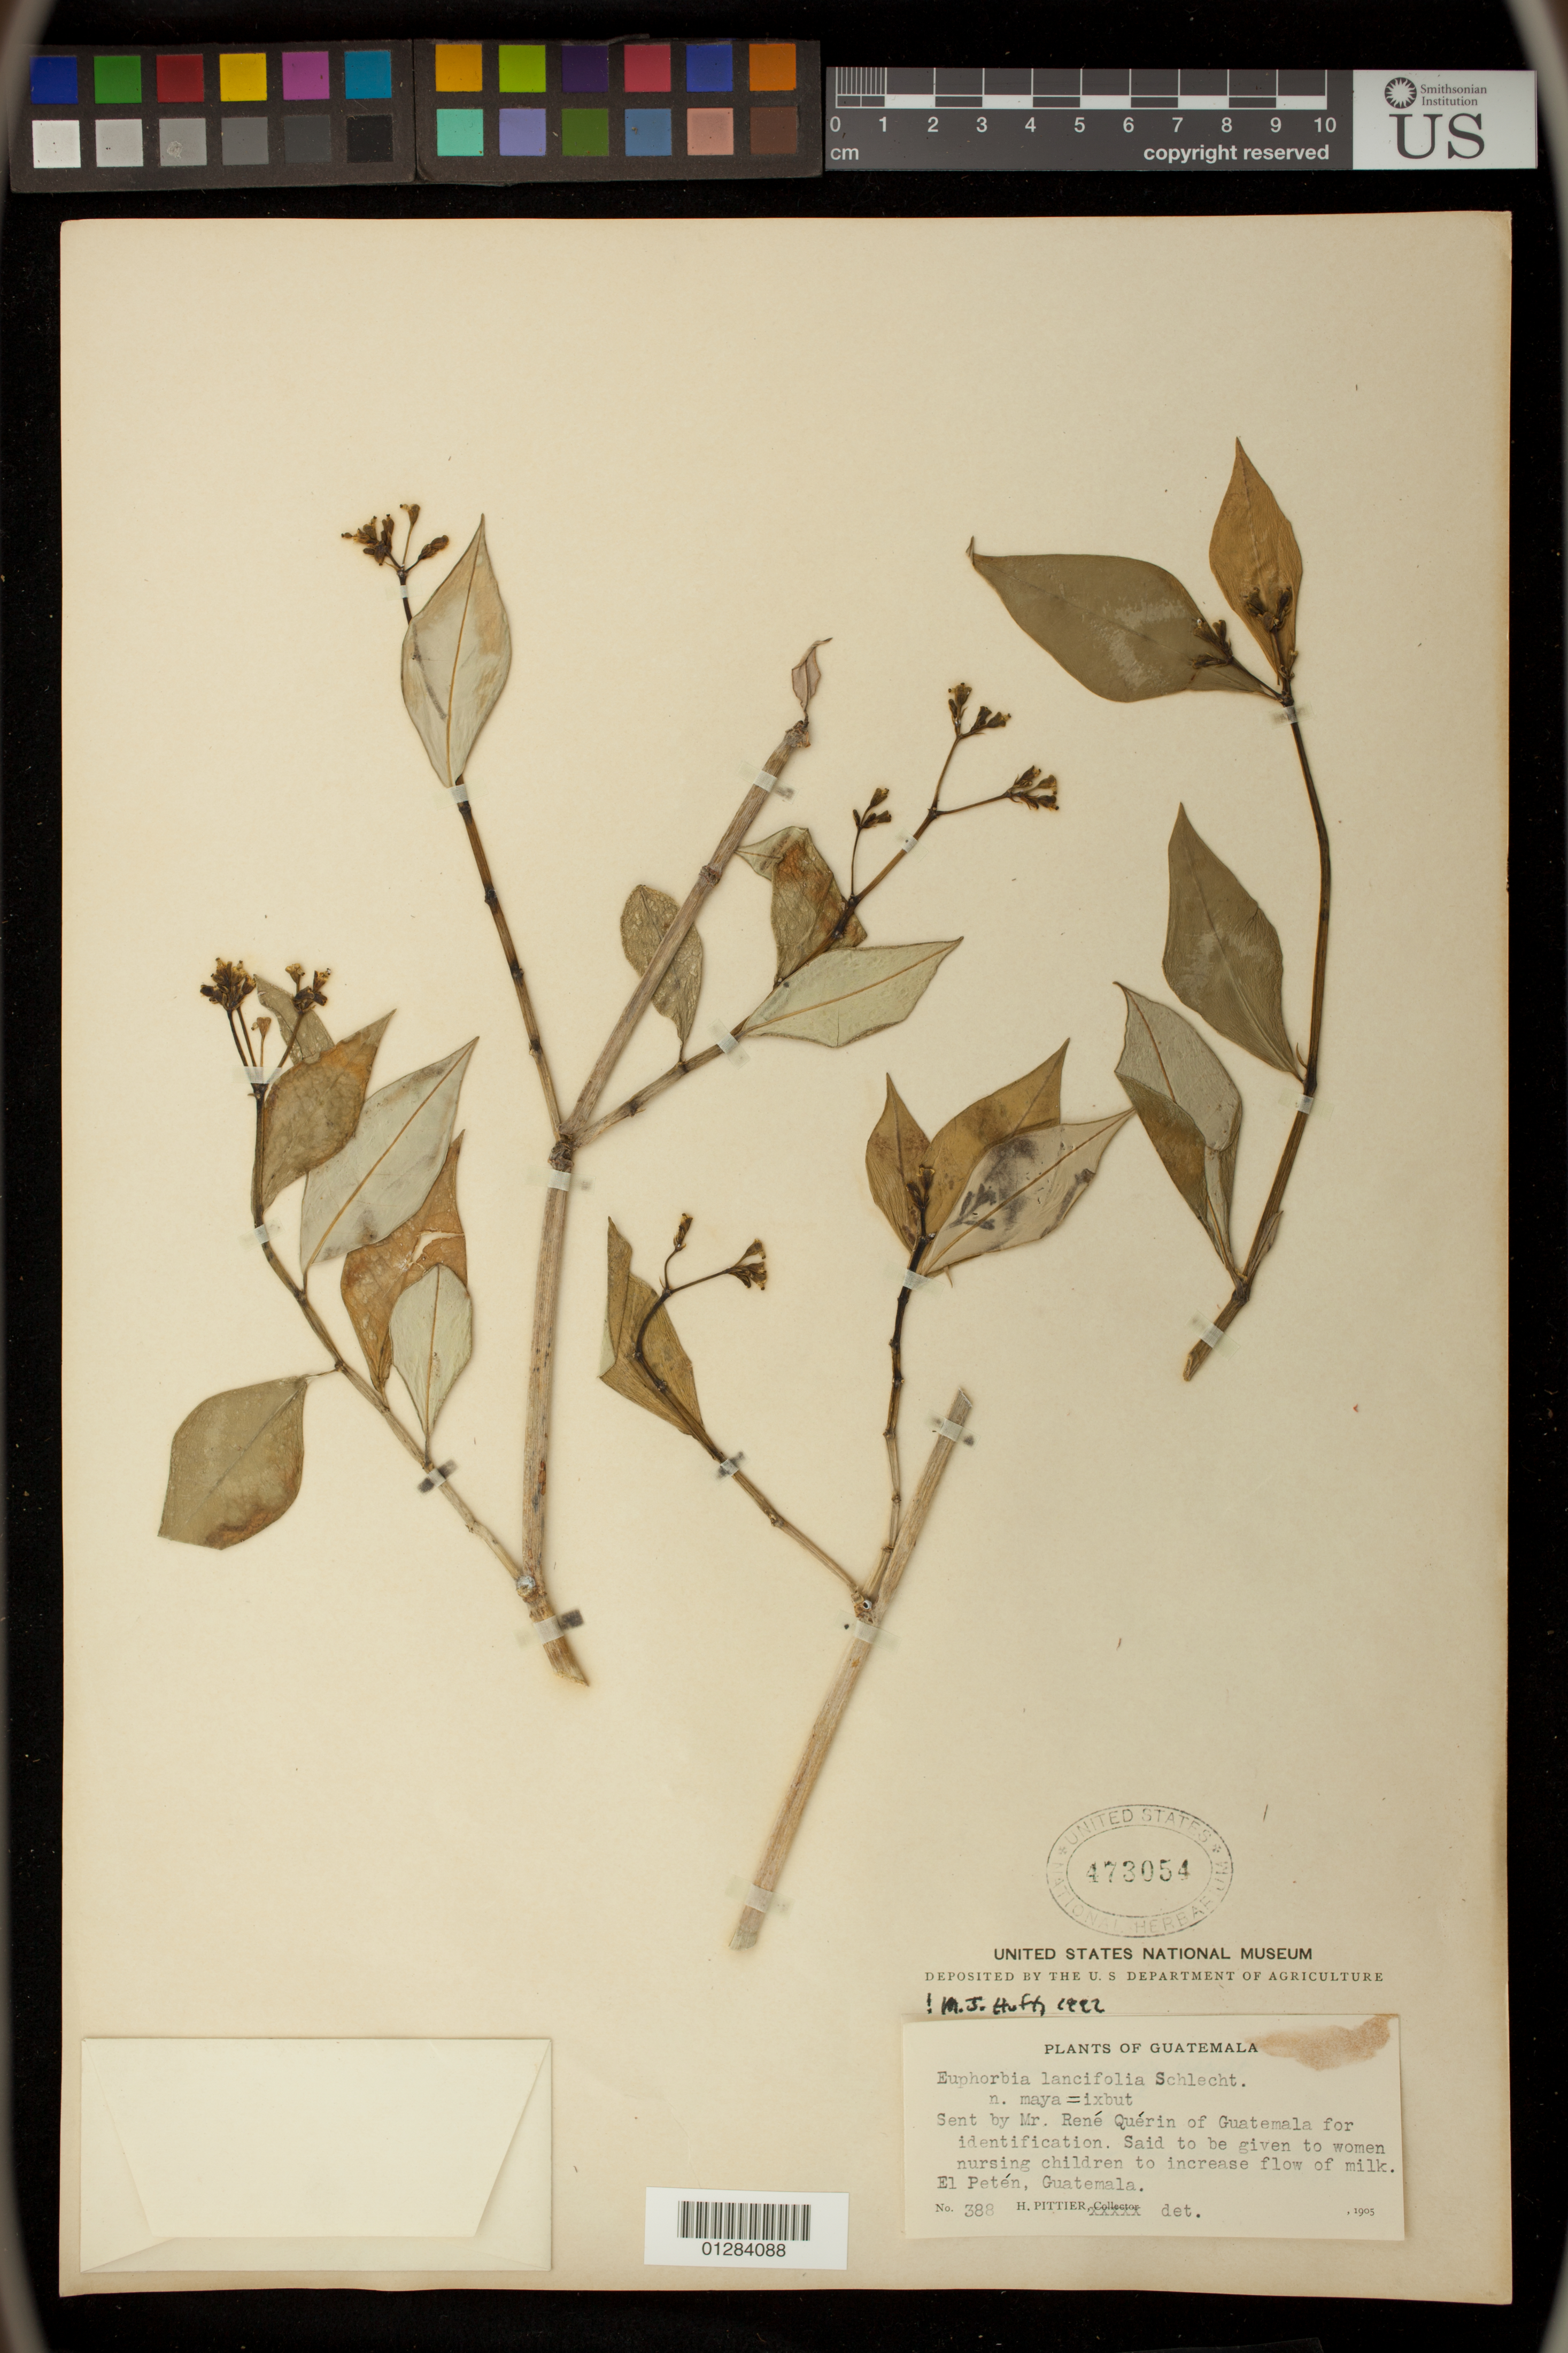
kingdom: Plantae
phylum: Tracheophyta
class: Magnoliopsida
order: Malpighiales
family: Euphorbiaceae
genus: Euphorbia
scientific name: Euphorbia lancifolia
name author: Schltdl.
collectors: R. Querin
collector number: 388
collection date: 1905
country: Guatemala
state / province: El Petén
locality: El Petén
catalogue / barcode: US 473054